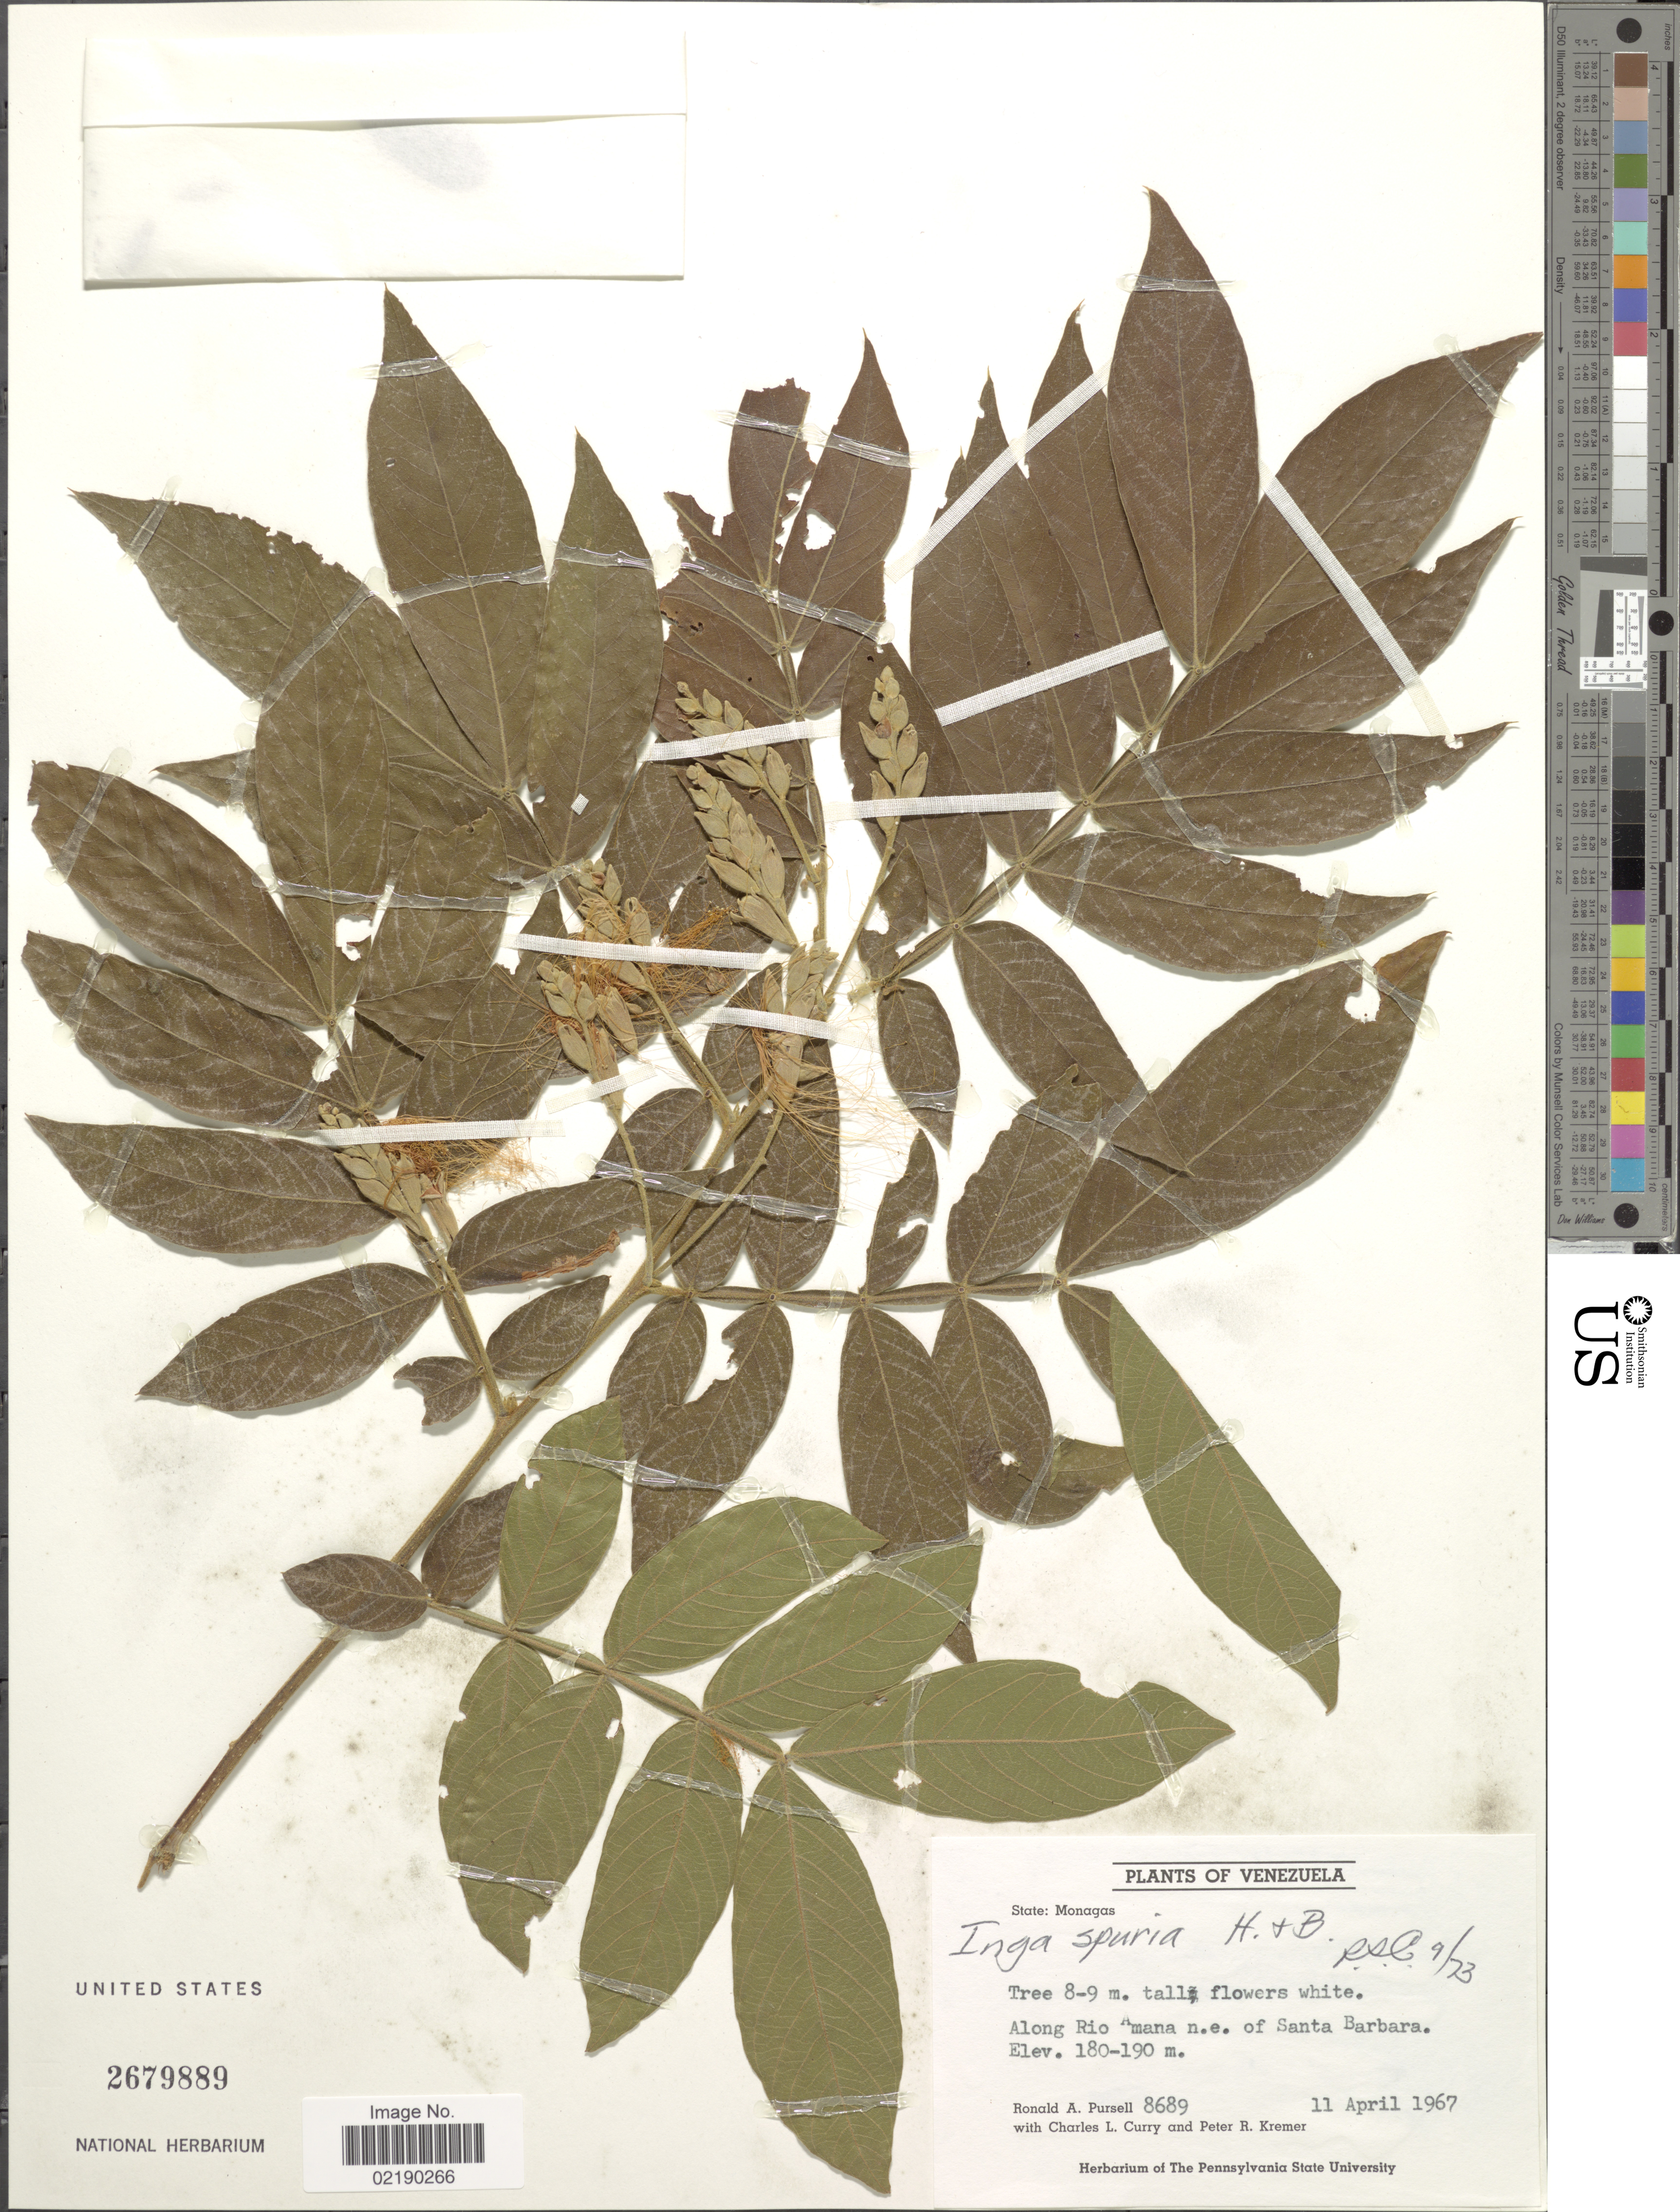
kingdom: Plantae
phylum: Tracheophyta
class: Magnoliopsida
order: Fabales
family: Fabaceae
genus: Inga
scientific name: Inga vera subsp. vera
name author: Willd.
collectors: R. A. Pursell, C. L. Curry & P. Kremer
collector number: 8689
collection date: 1967-04-11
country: Venezuela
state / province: Monagas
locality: Along Rio Amana n.e. of Santa Barbara.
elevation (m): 180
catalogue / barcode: US 2679889